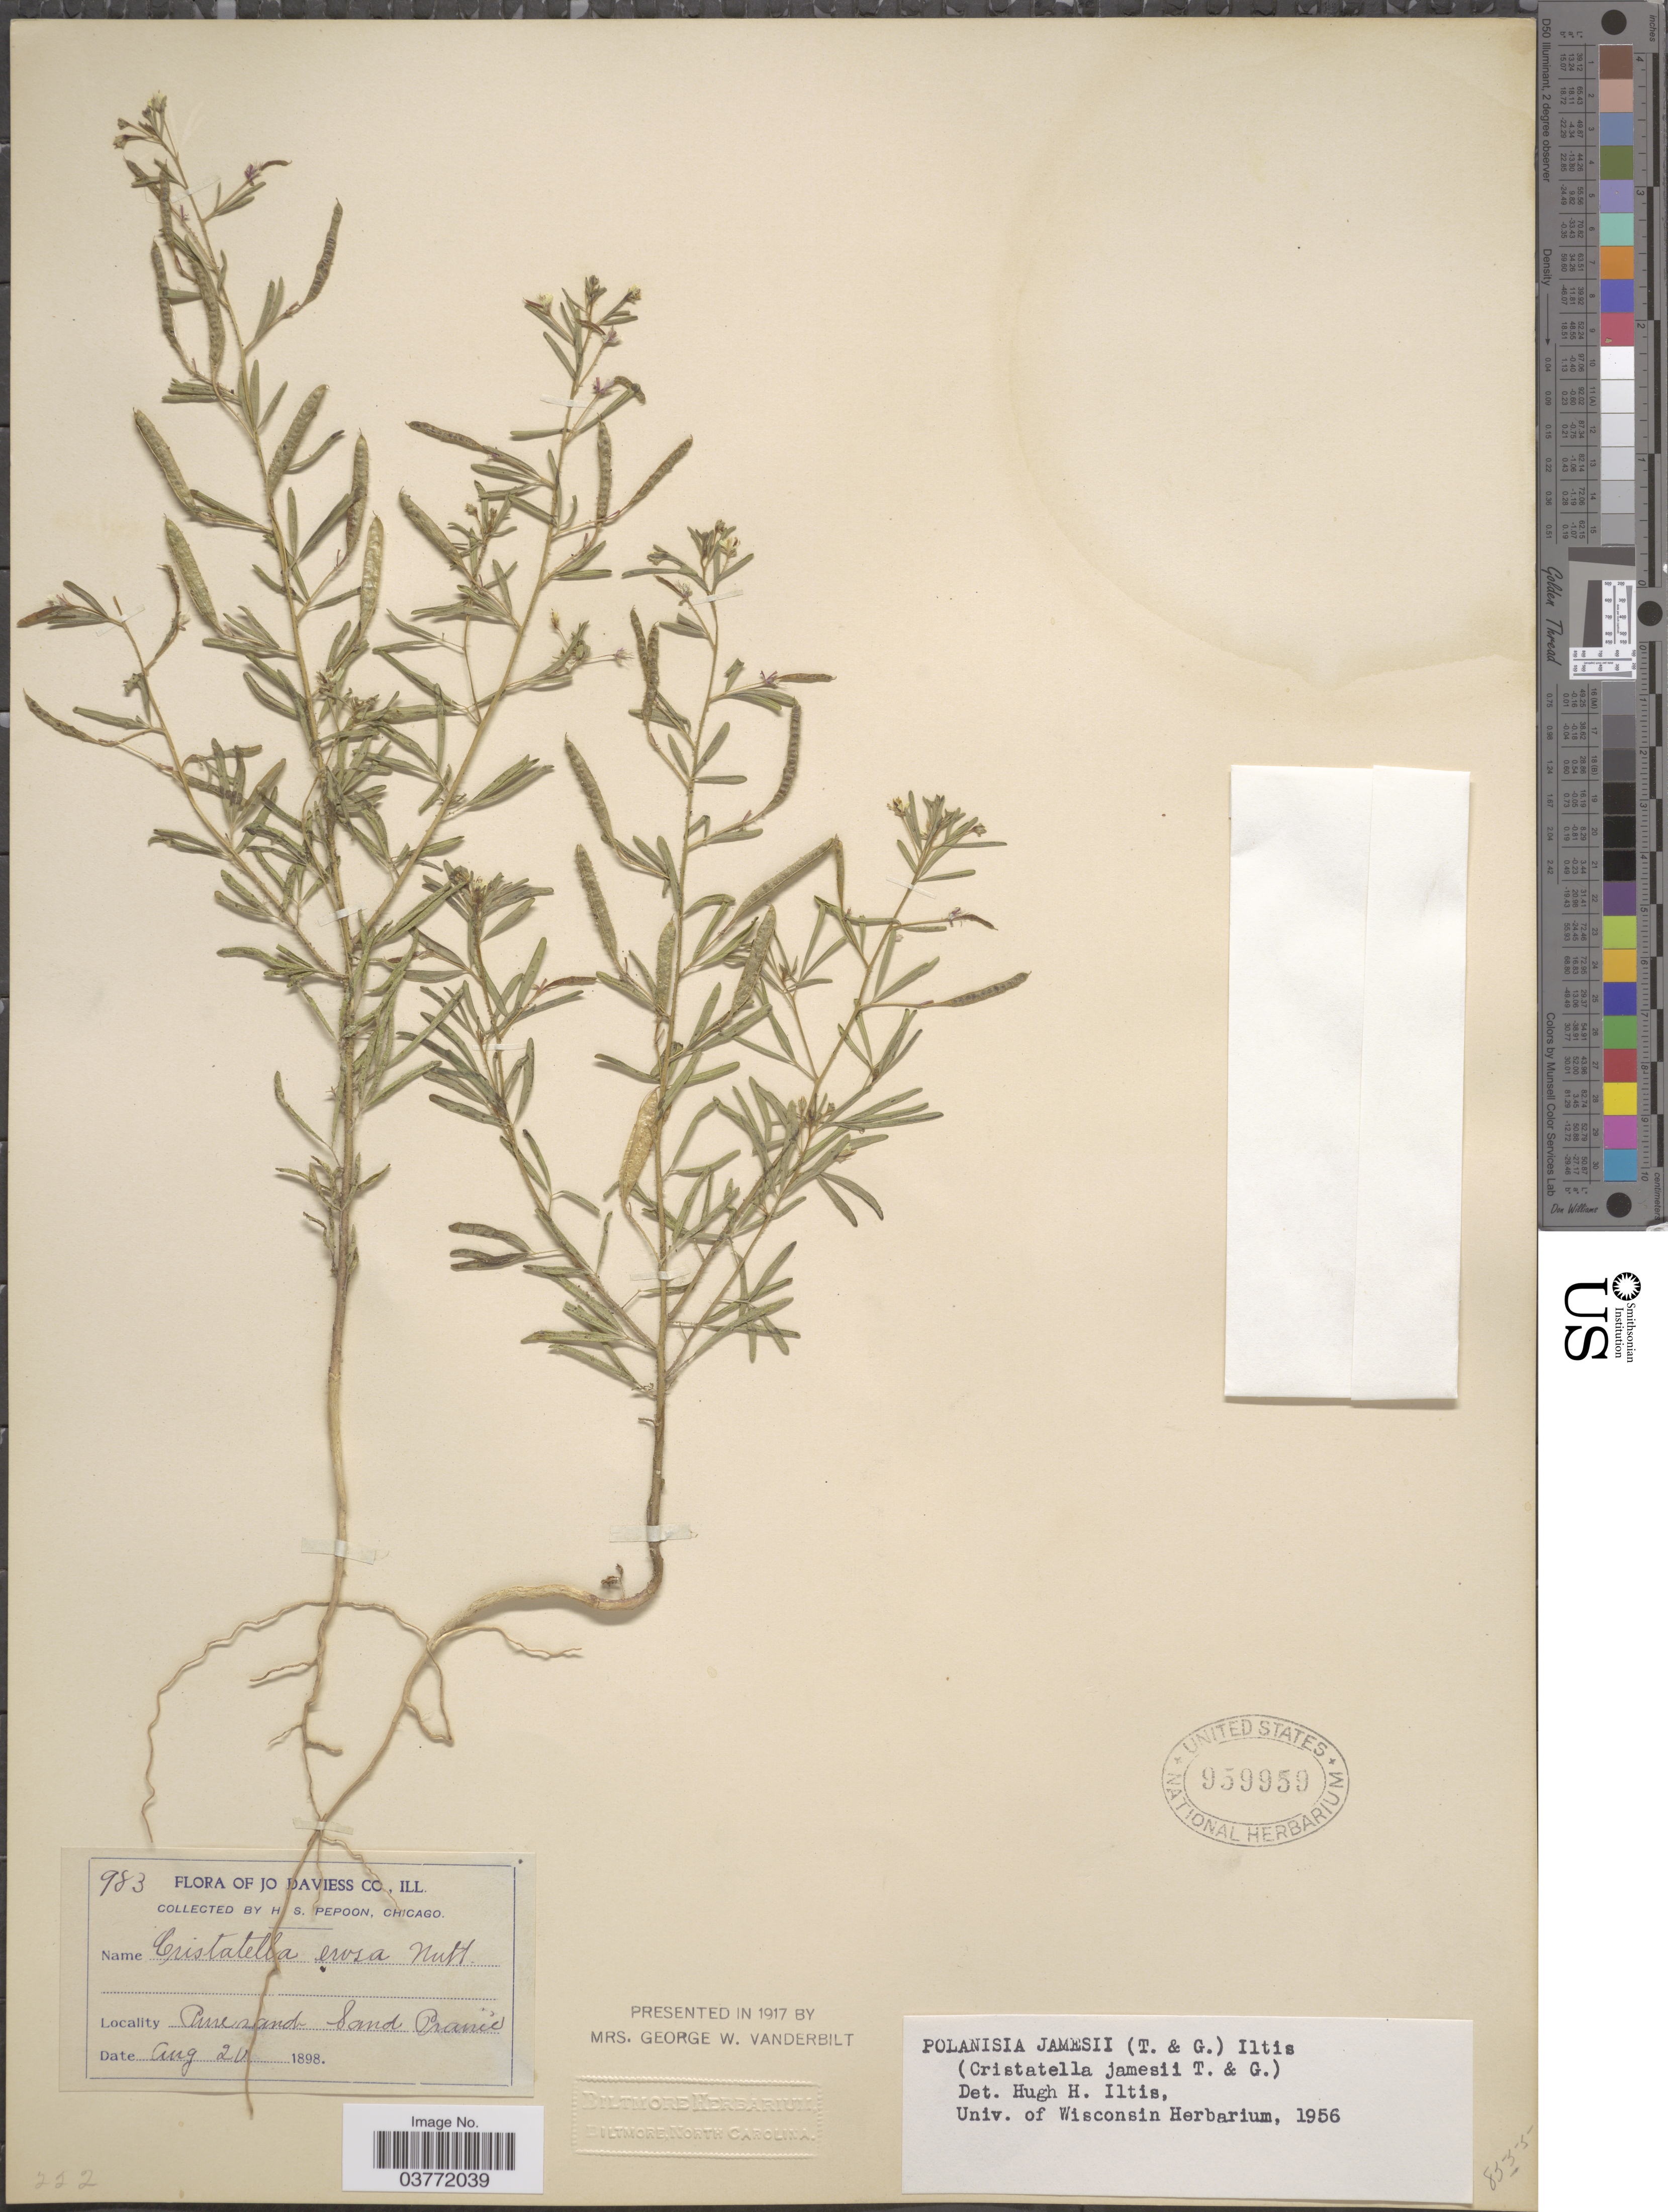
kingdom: Plantae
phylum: Tracheophyta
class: Magnoliopsida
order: Brassicales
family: Cleomaceae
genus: Polanisia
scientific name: Polanisia jamesii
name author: (Torr. & A. Gray) Iltis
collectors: H. Pepoon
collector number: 983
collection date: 1898-08-20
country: United States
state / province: Illinois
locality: Jo Daviess Co. Pine sand. Sand Prairie.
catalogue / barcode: US 959959